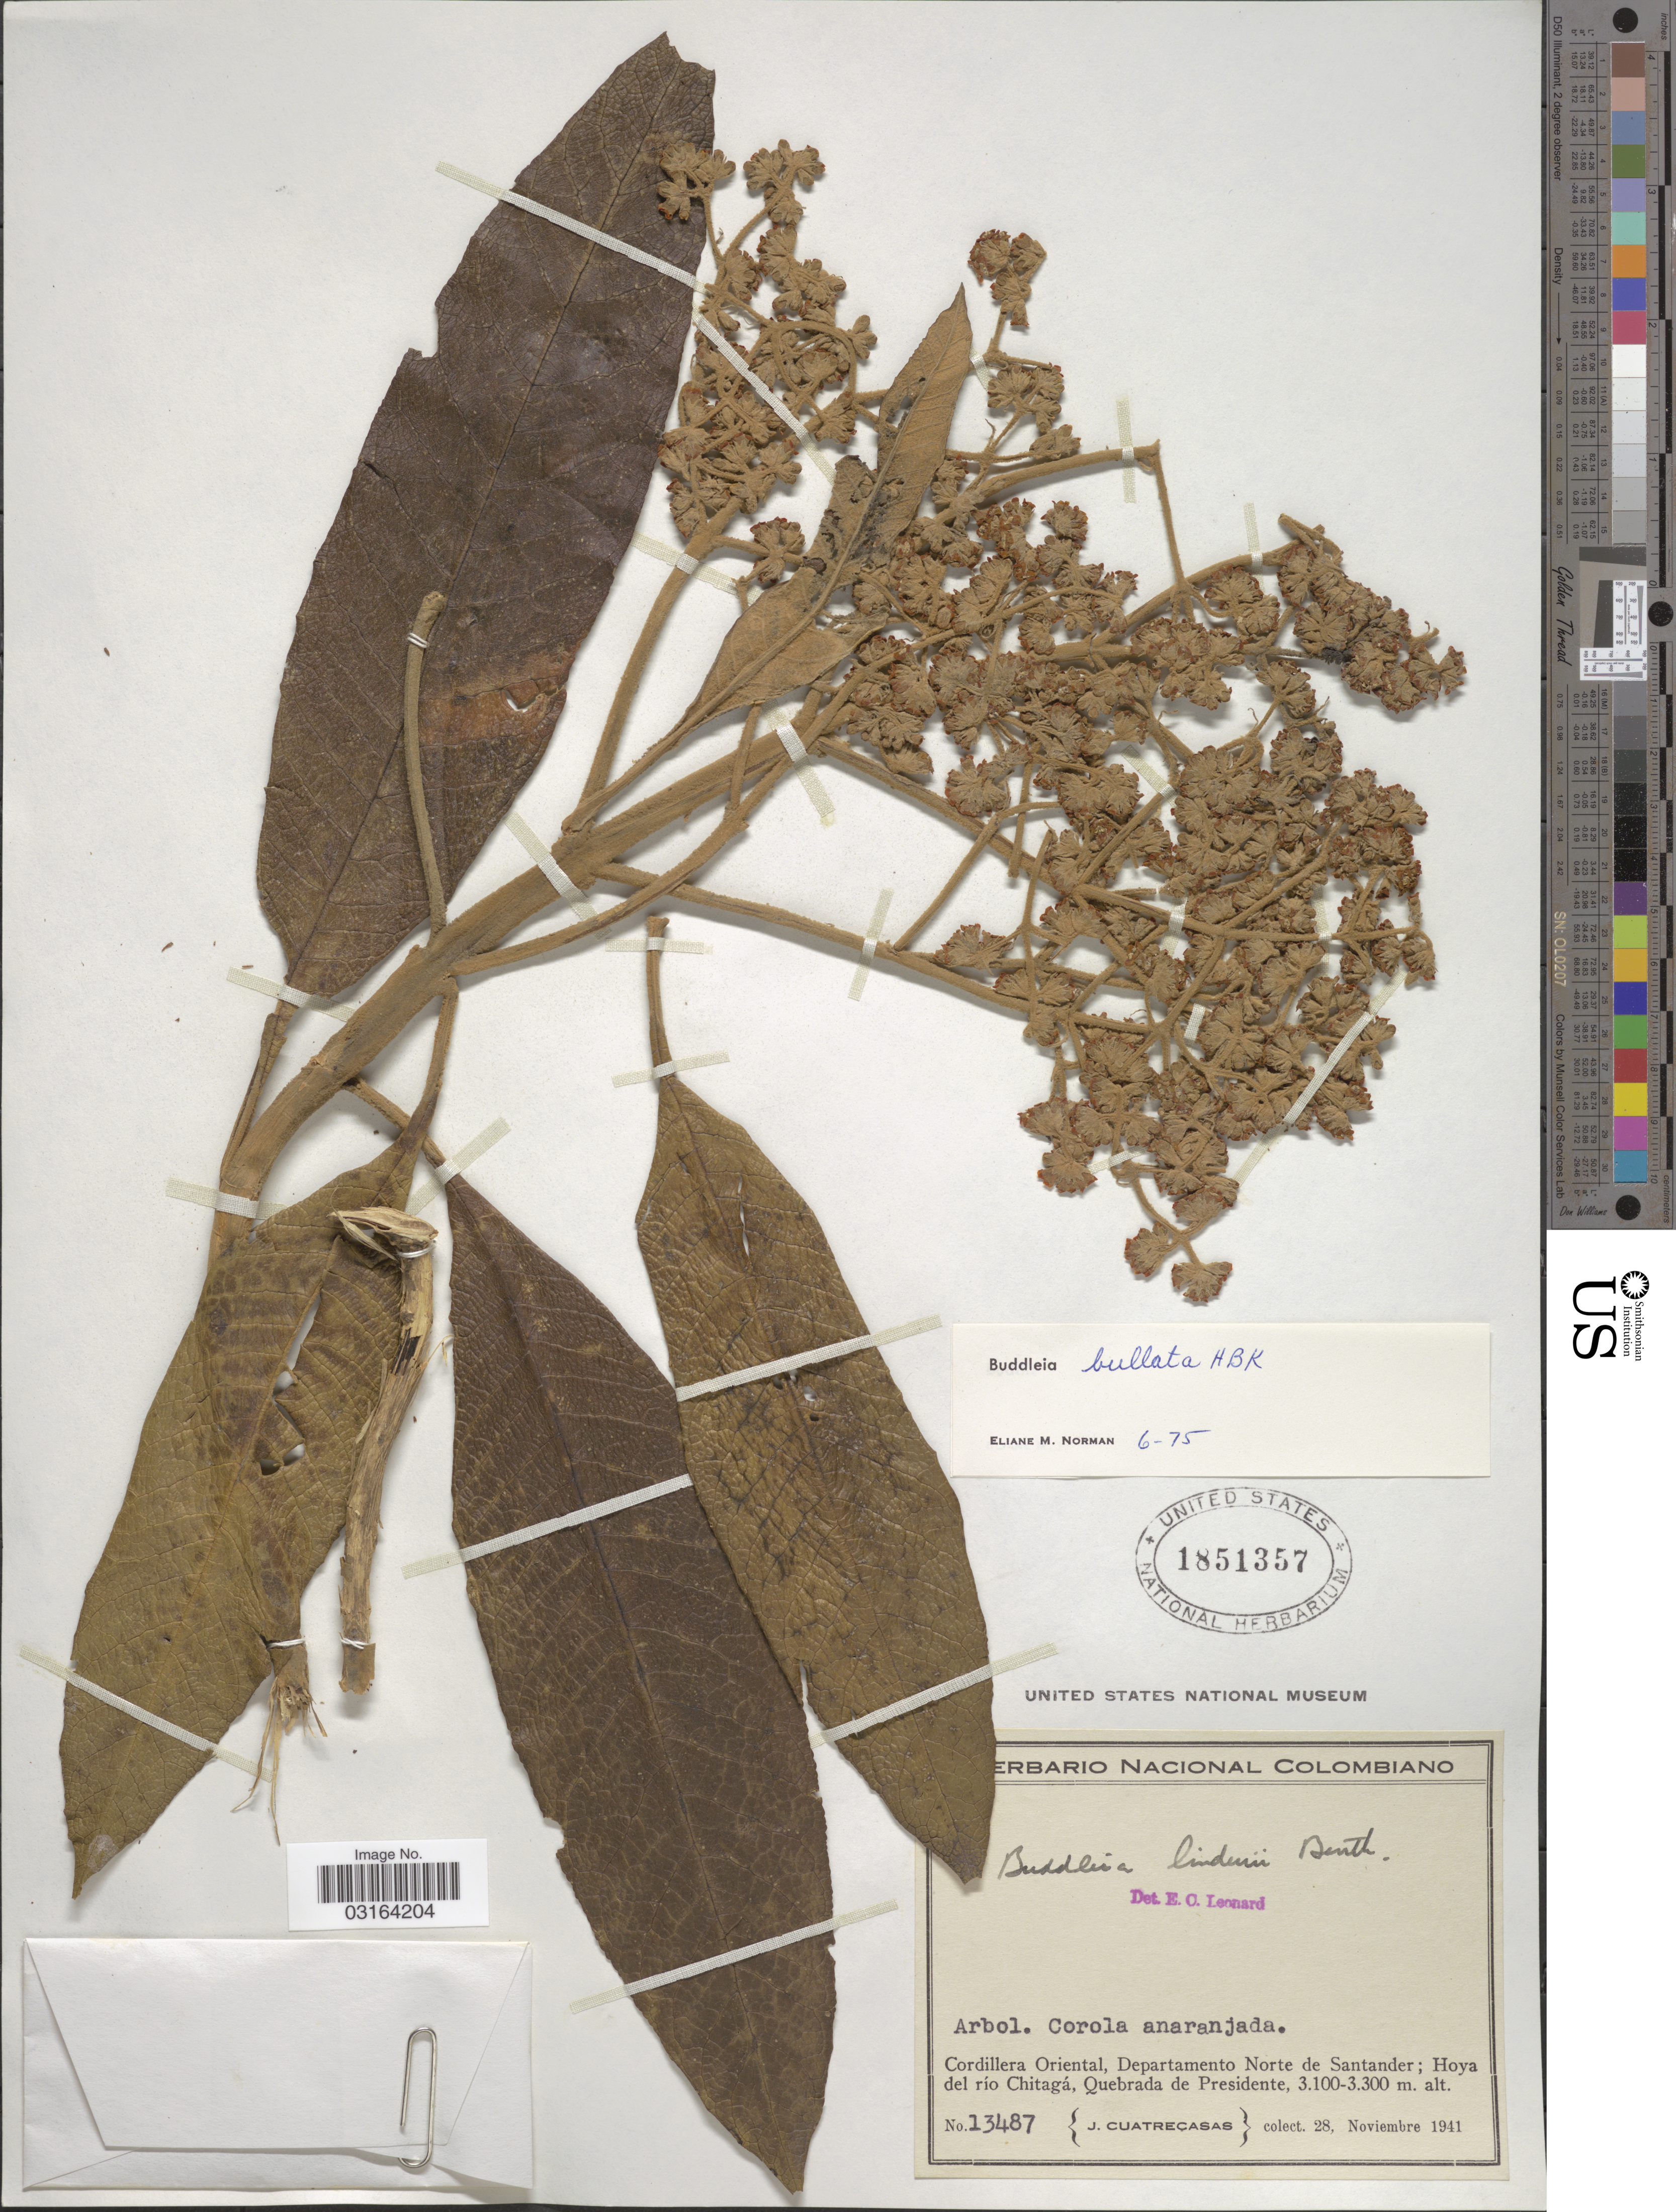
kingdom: Plantae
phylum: Tracheophyta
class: Magnoliopsida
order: Lamiales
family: Scrophulariaceae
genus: Buddleja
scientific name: Buddleja bullata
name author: Kunth in Humb. & et al.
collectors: J. Cuatrecasas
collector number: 13487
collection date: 1941-11-28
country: Colombia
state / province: Norte de Santander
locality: Cordillera Oriental, Departamento Norte de Santander; Hoya del río Chitagá, Quebrada de Presidente.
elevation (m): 3100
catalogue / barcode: US 1851357